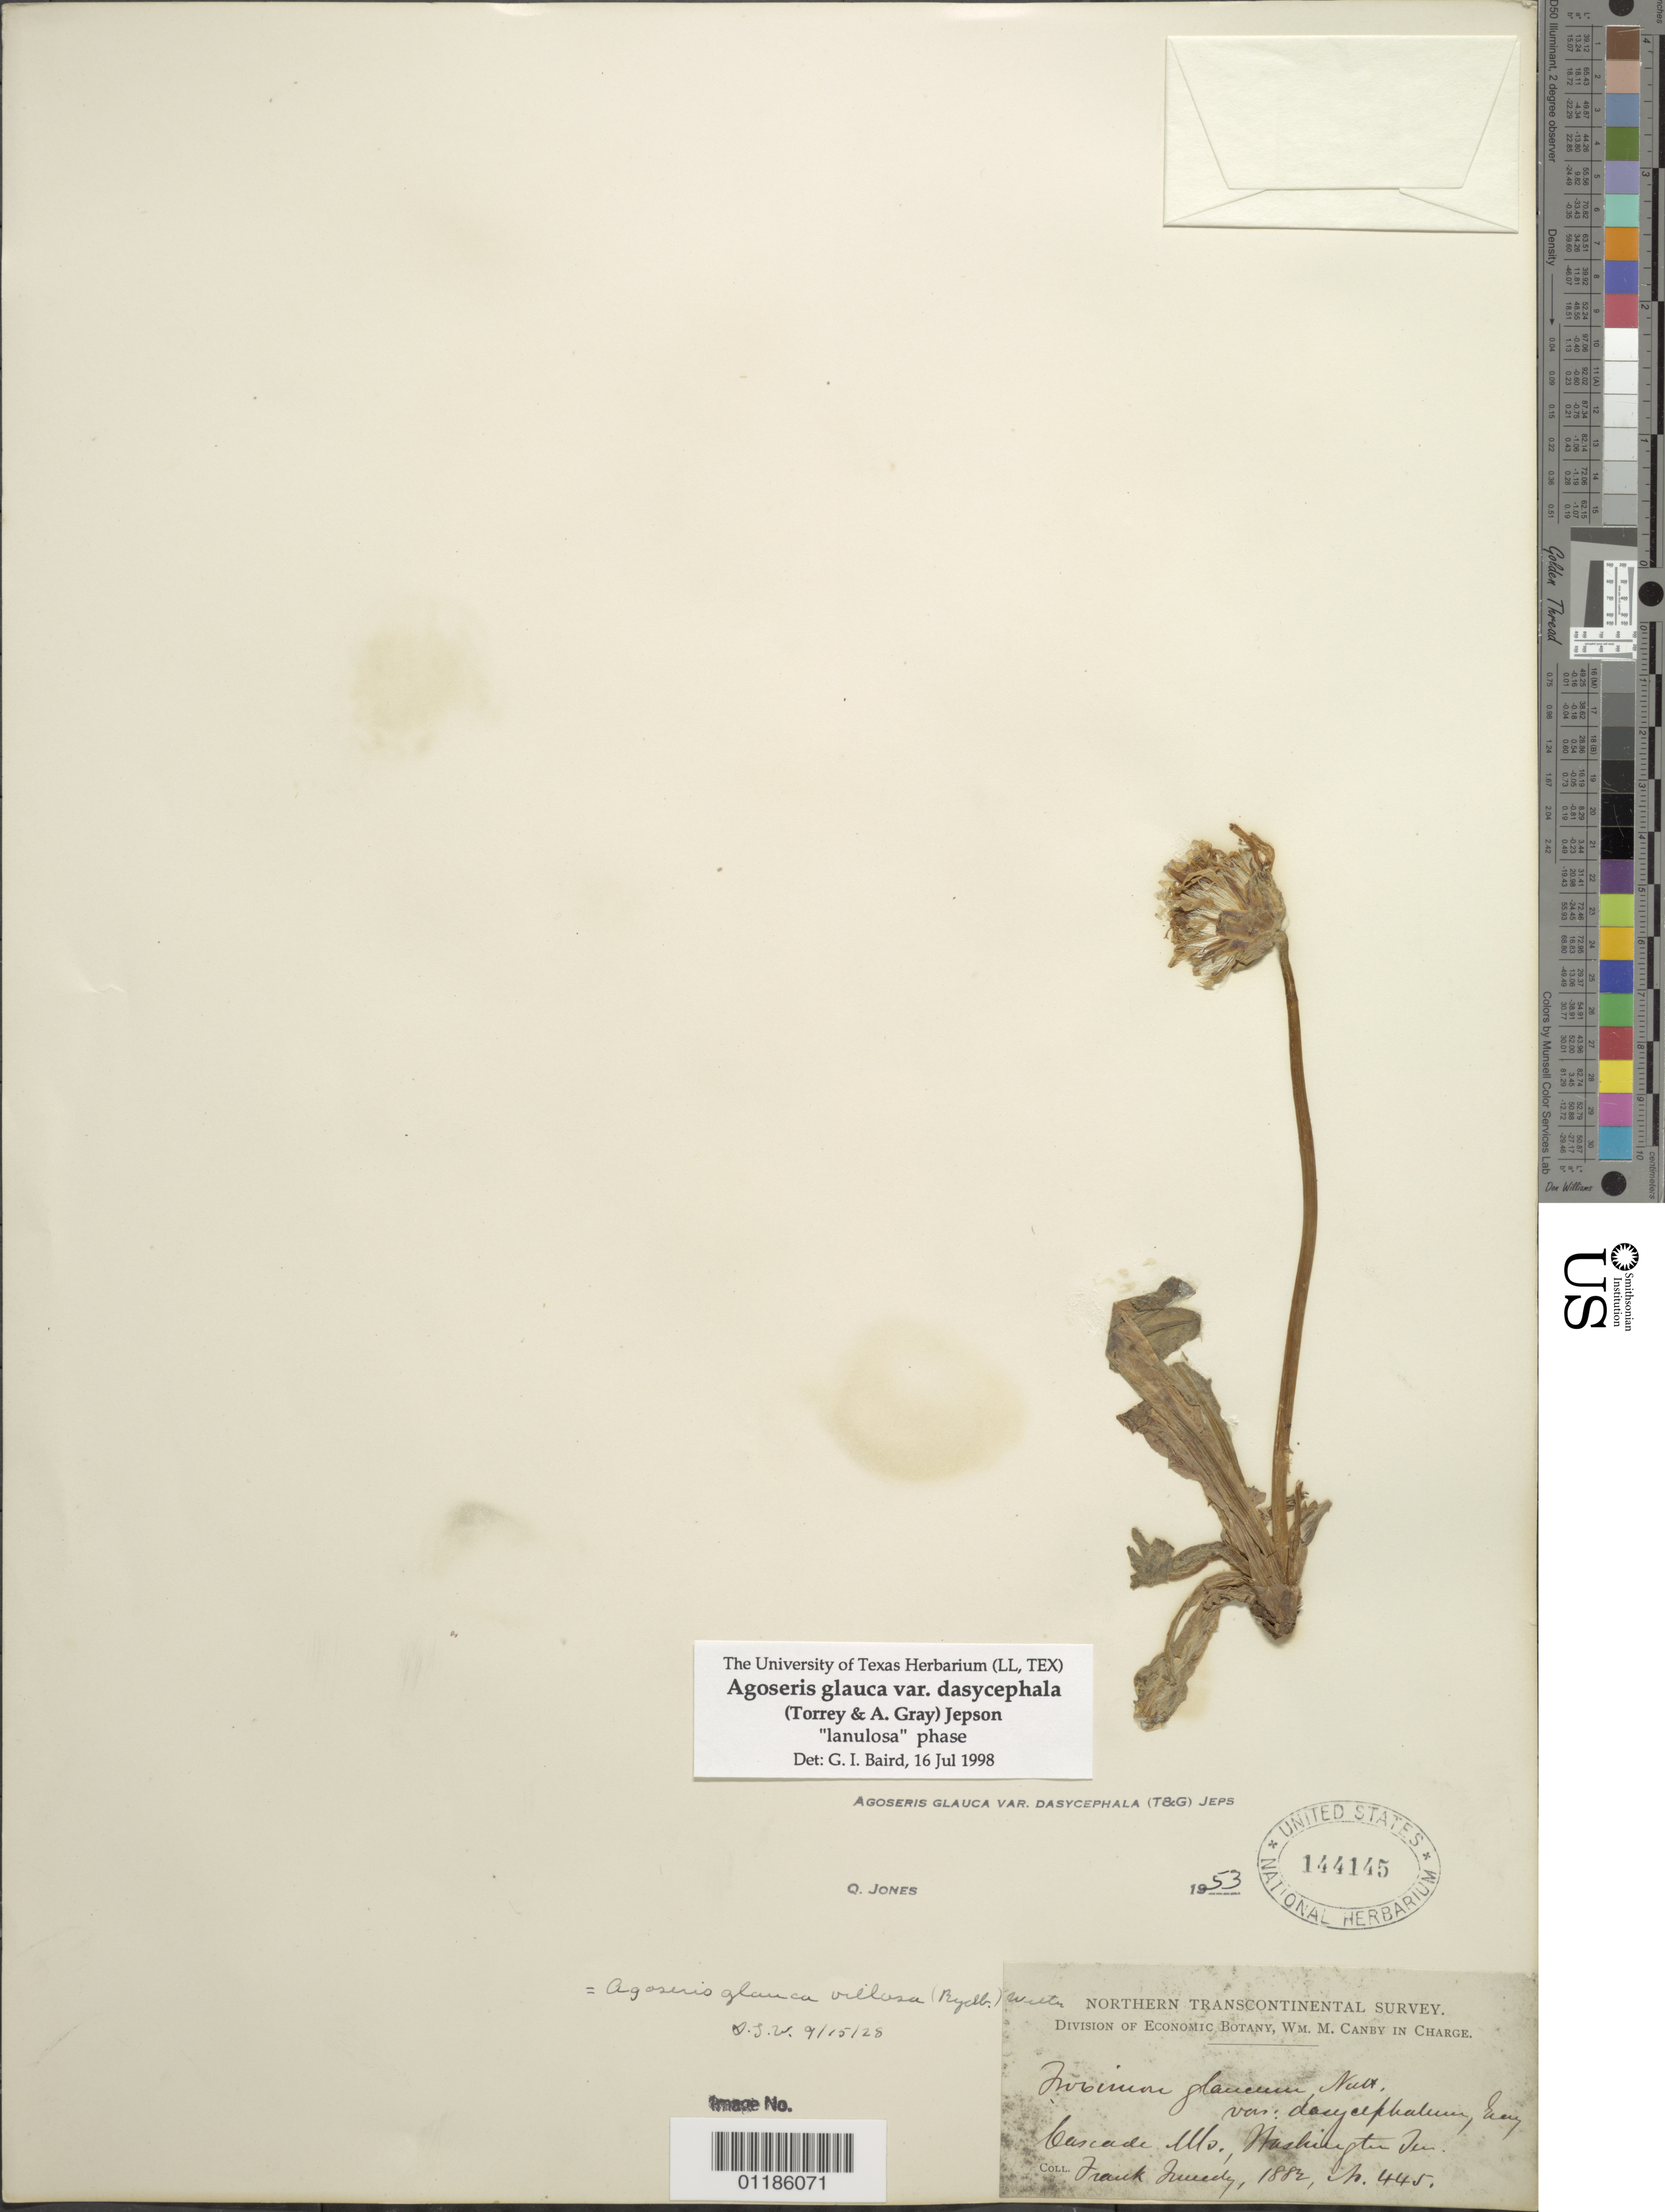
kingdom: Plantae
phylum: Tracheophyta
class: Magnoliopsida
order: Asterales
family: Asteraceae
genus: Agoseris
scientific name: Agoseris glauca var. dasycephala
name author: (Torr. & A. Gray) Jeps.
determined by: Baird, G. I.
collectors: F. Tweedy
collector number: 445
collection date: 1882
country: United States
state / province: Washington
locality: Cascade Mtns., Washington Territory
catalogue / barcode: US 144145